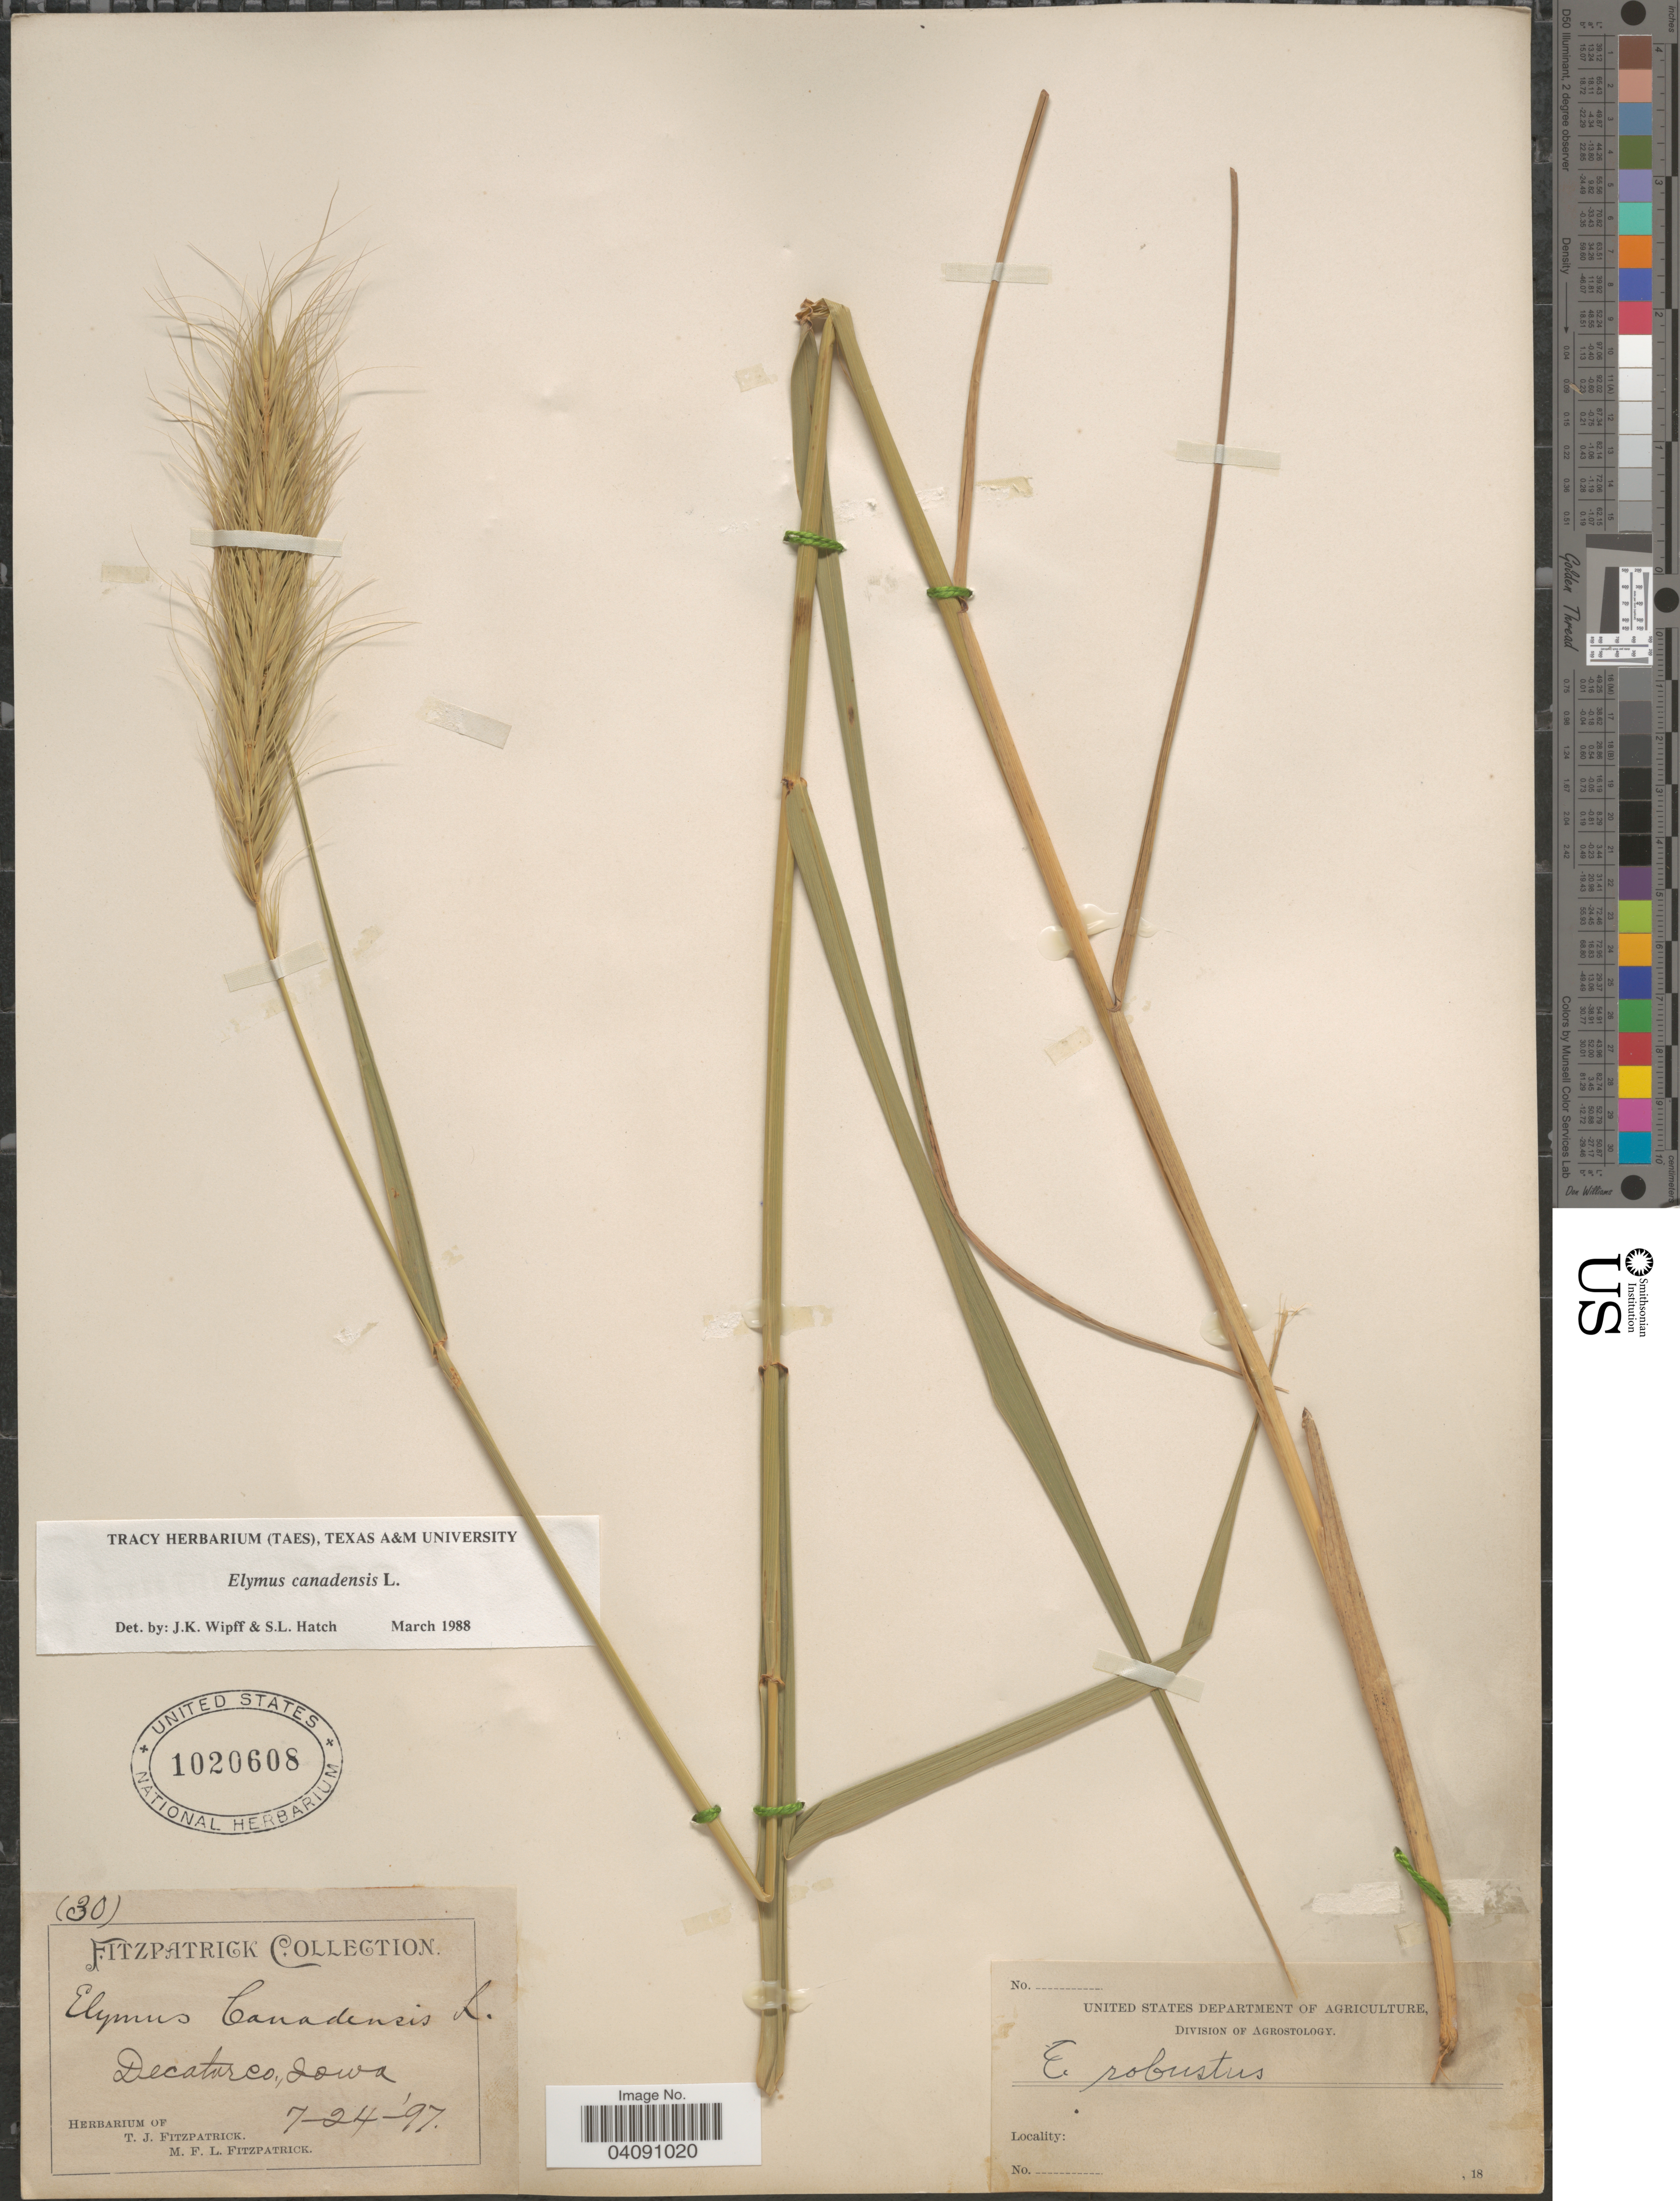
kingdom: Plantae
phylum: Tracheophyta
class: Liliopsida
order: Poales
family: Poaceae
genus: Elymus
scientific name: Elymus canadensis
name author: L.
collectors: ex herb. T. J. Fitzpatrick M. F. L. Fitzpatrick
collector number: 30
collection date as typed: Transcribed d/m/y: 24/7/97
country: United States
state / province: Iowa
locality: Decatur co.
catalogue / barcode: US 1020608